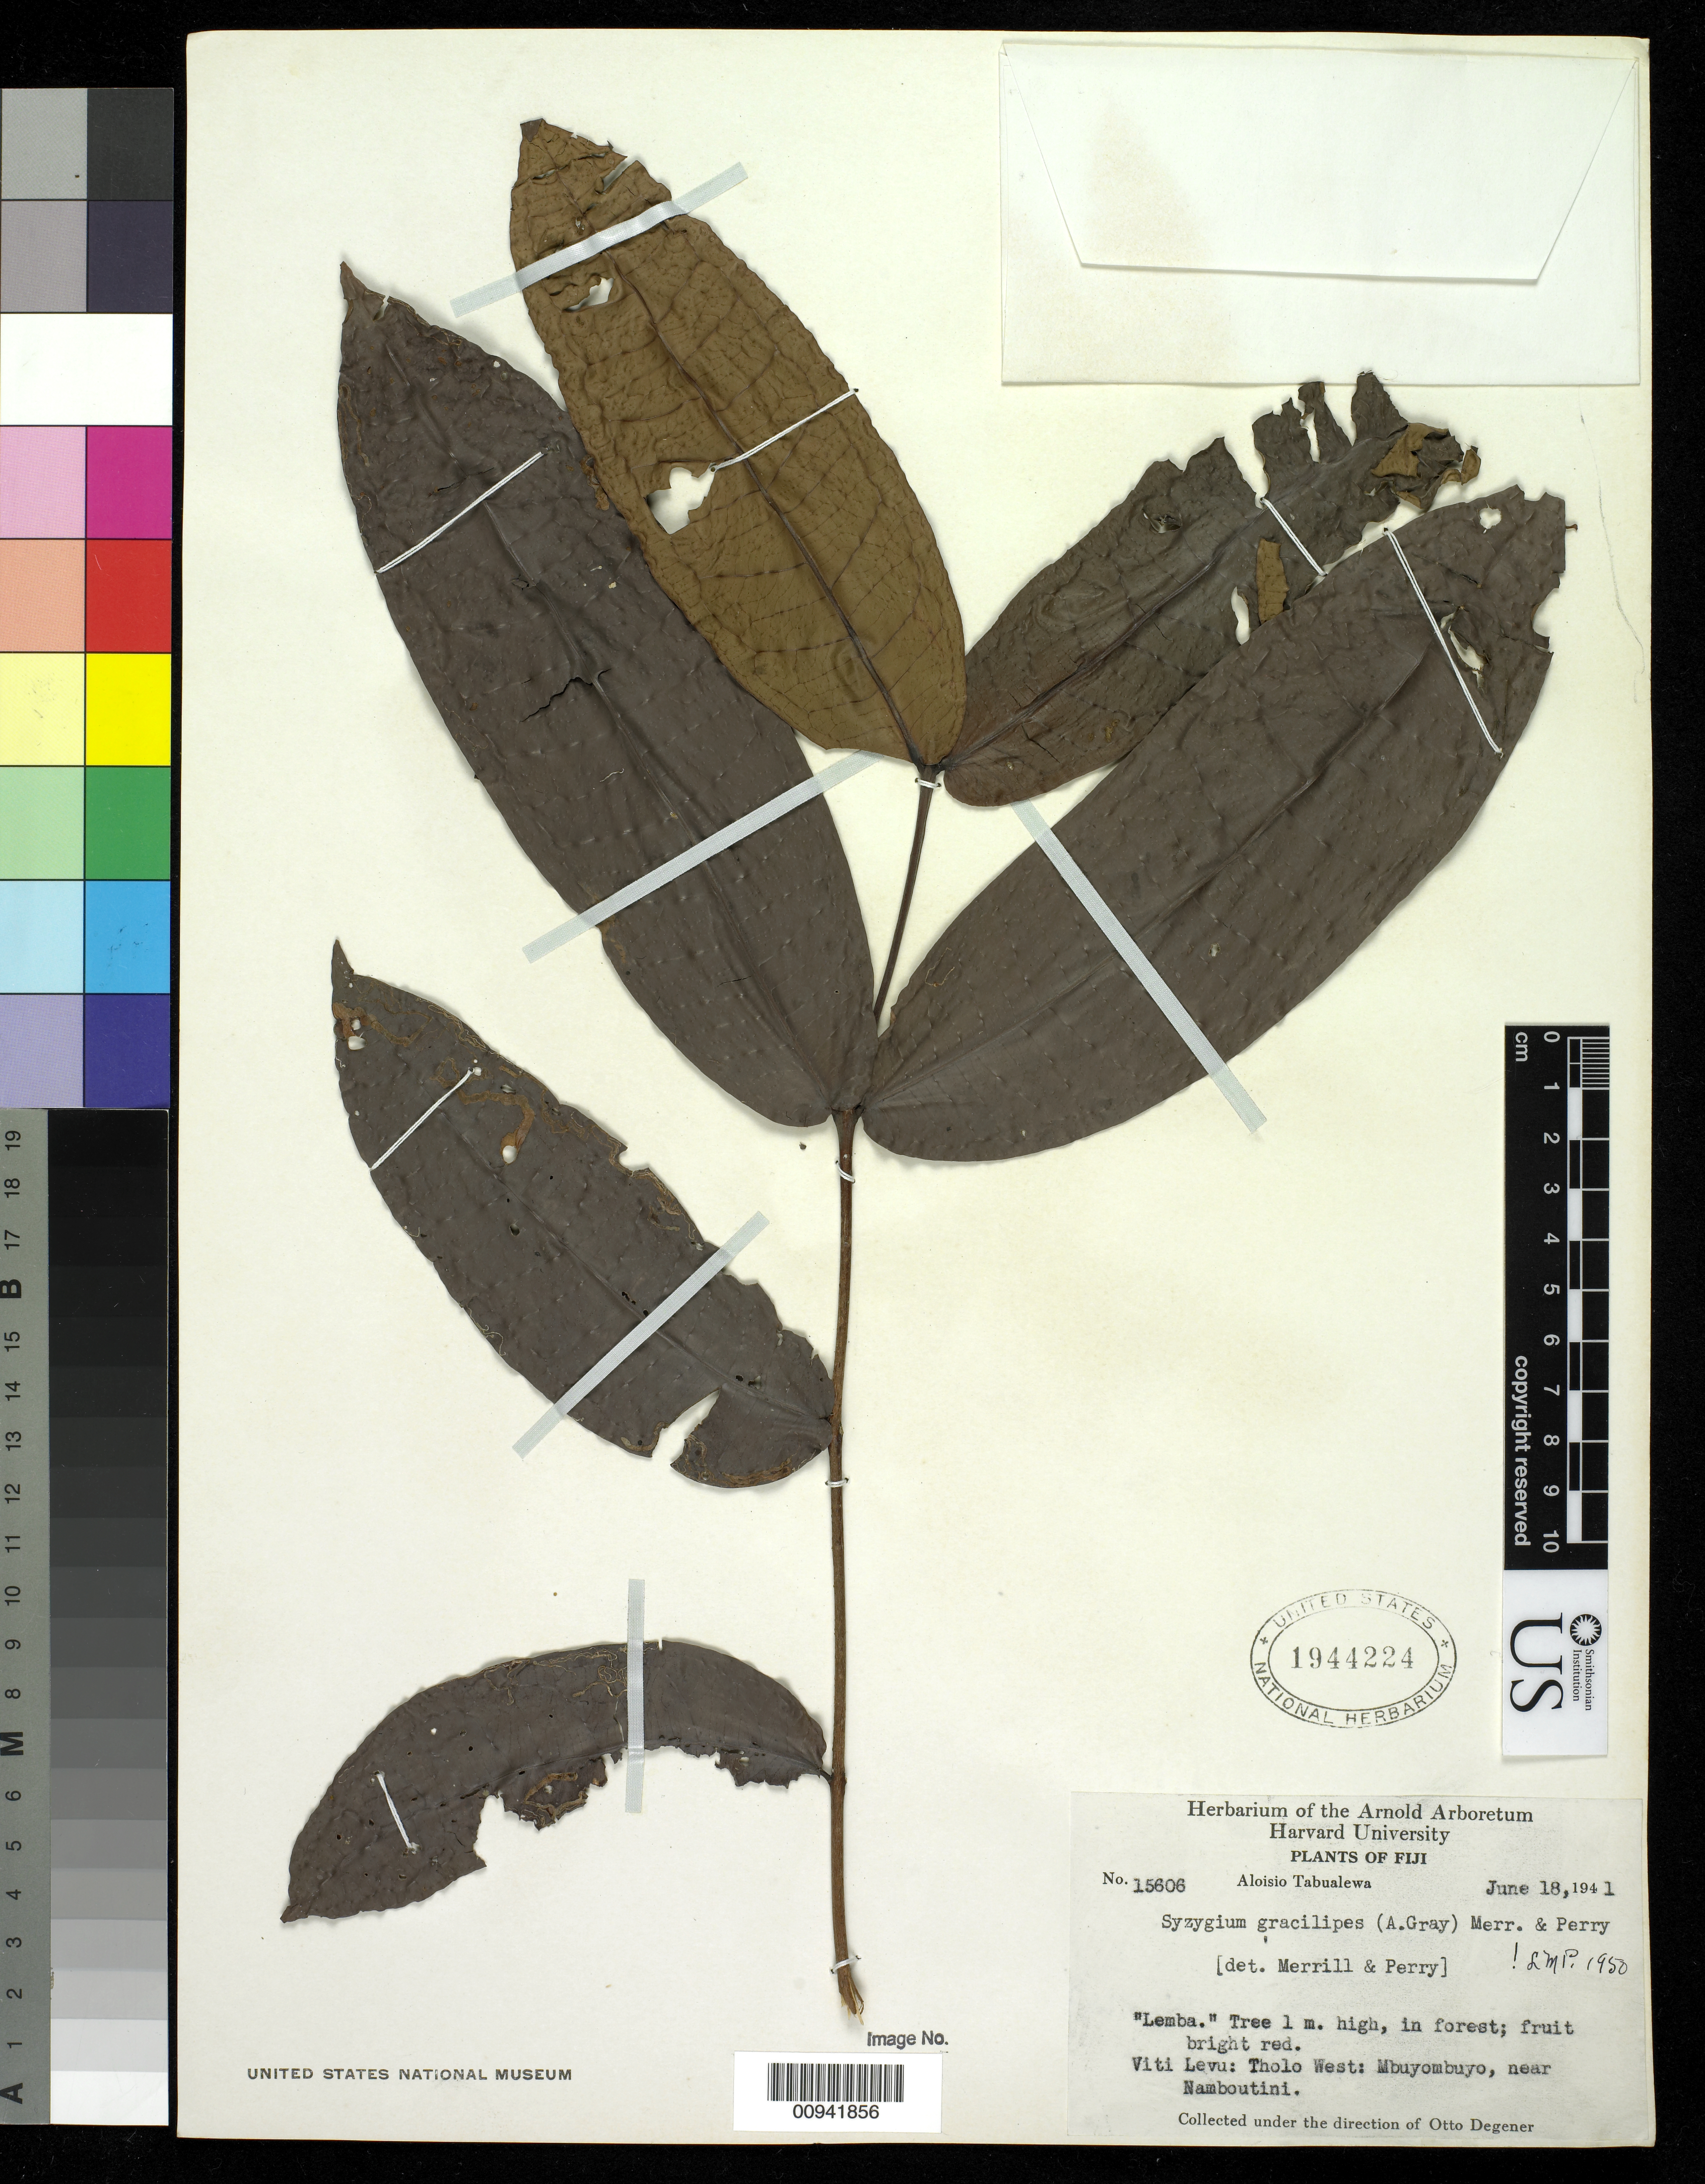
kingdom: Plantae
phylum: Tracheophyta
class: Magnoliopsida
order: Myrtales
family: Myrtaceae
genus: Syzygium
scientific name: Syzygium gracilipes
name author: (A. Gray) Merr. & L.M. Perry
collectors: A. Tabualewa et al.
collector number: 15606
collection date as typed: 18 Jun 1941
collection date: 1941-06-18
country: Fiji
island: Viti Levu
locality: Tholo West: Mbuyombuyo, near Namboutini.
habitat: forest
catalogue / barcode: US 1944224